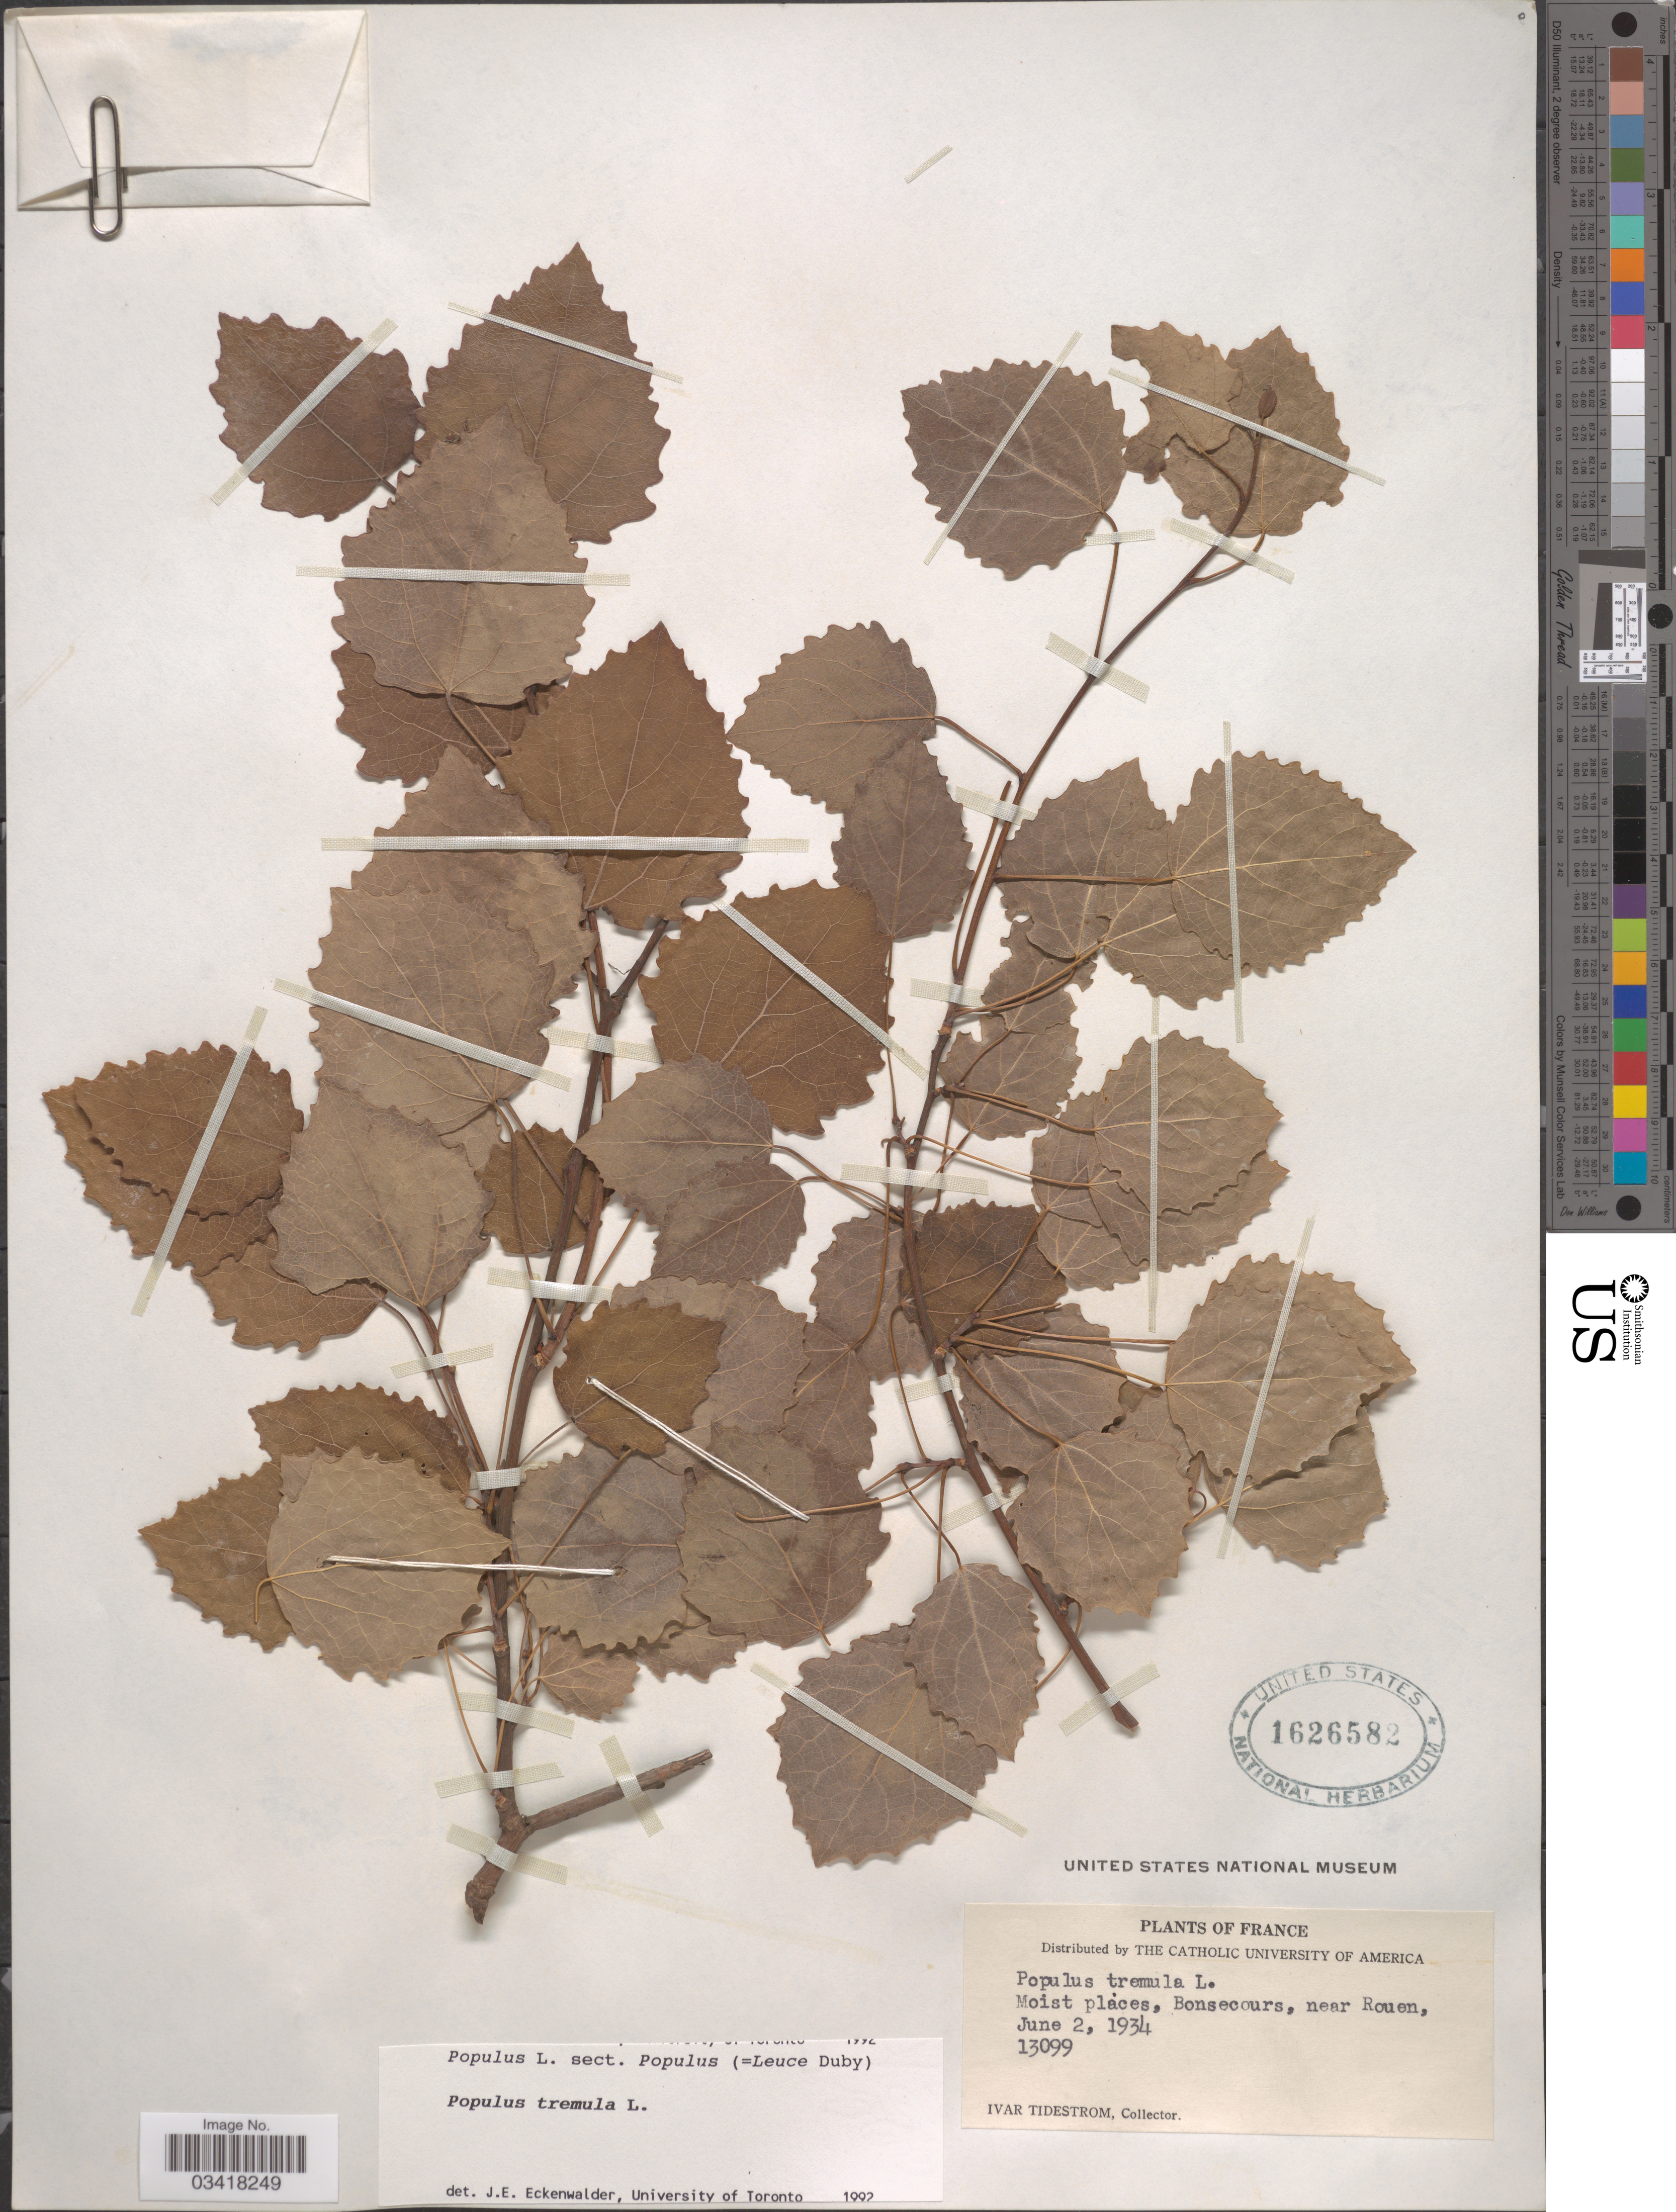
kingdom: Plantae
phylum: Tracheophyta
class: Magnoliopsida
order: Malpighiales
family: Salicaceae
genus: Populus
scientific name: Populus tremula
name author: L.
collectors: I. F. Tidestrom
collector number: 13099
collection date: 1934-06-02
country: France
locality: Moist places, Bonsecours, near Rouen.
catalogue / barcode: US 1626582